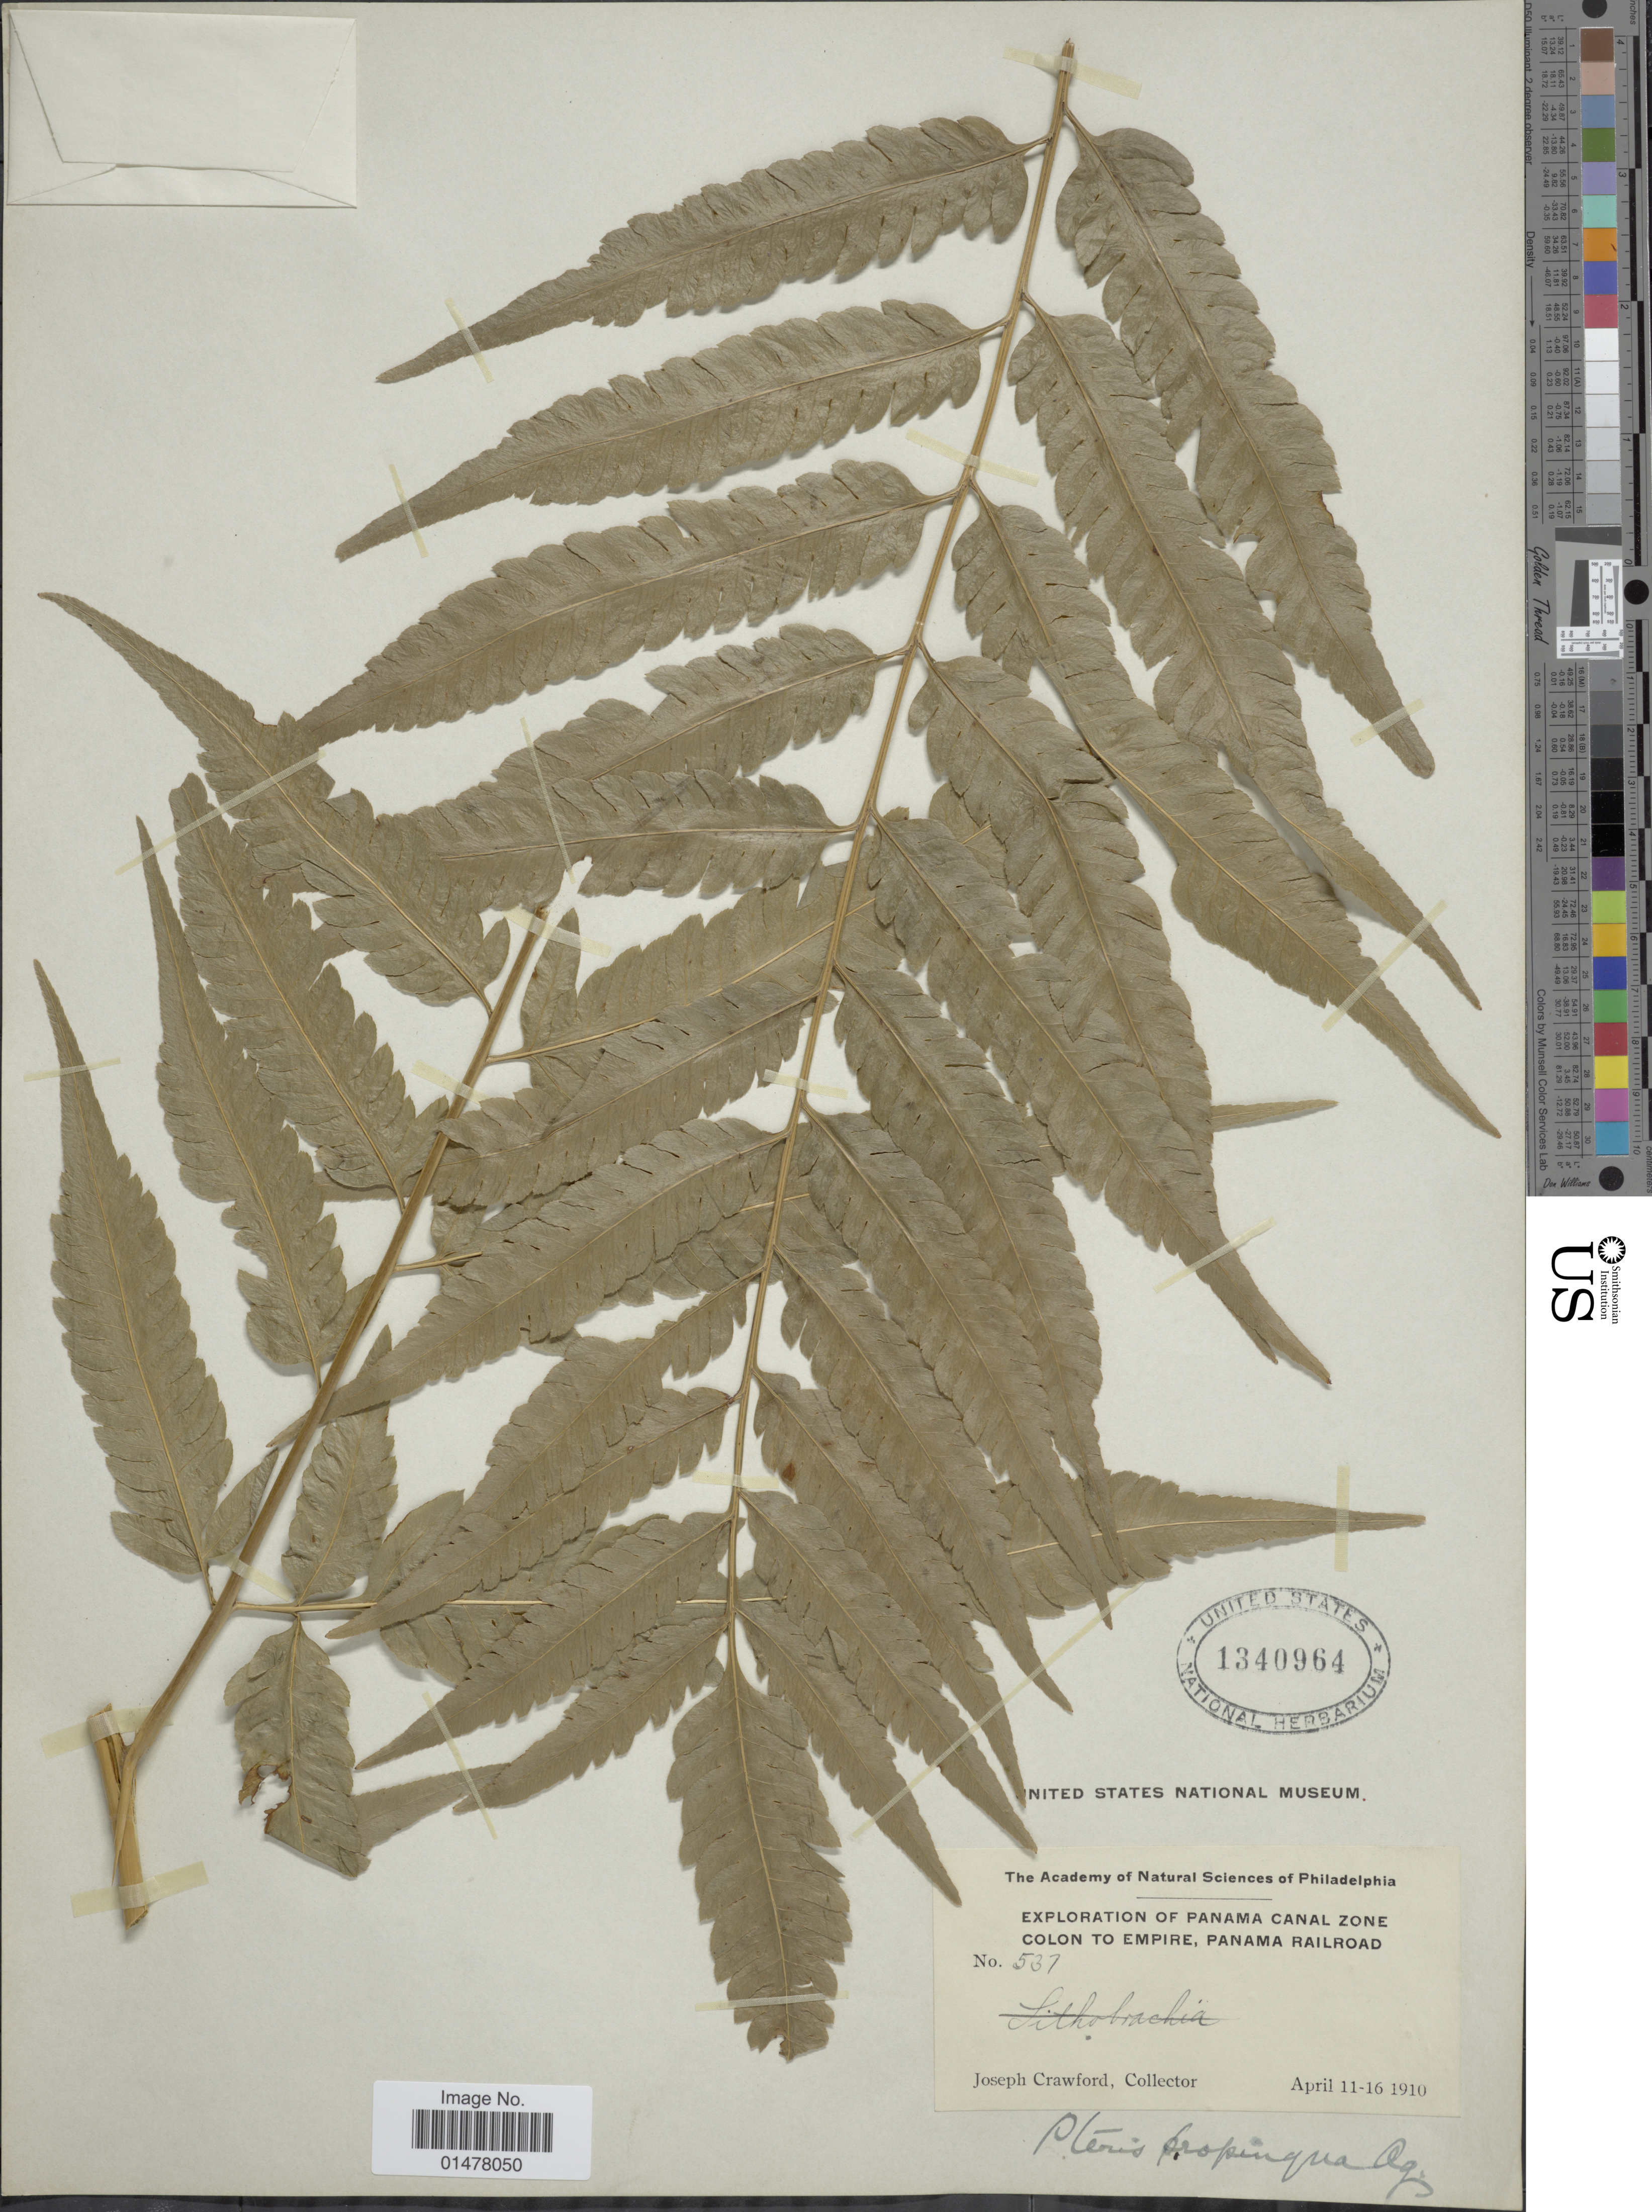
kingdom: Plantae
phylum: Tracheophyta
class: Polypodiopsida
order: Polypodiales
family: Pteridaceae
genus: Pteris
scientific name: Pteris propinqua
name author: J. Agardh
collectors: J. Crawford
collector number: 537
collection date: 1910-04-11/1910-04-16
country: Panama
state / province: Colón / Panamá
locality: Colon to Empire, Panama Railroad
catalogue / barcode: US 1340964